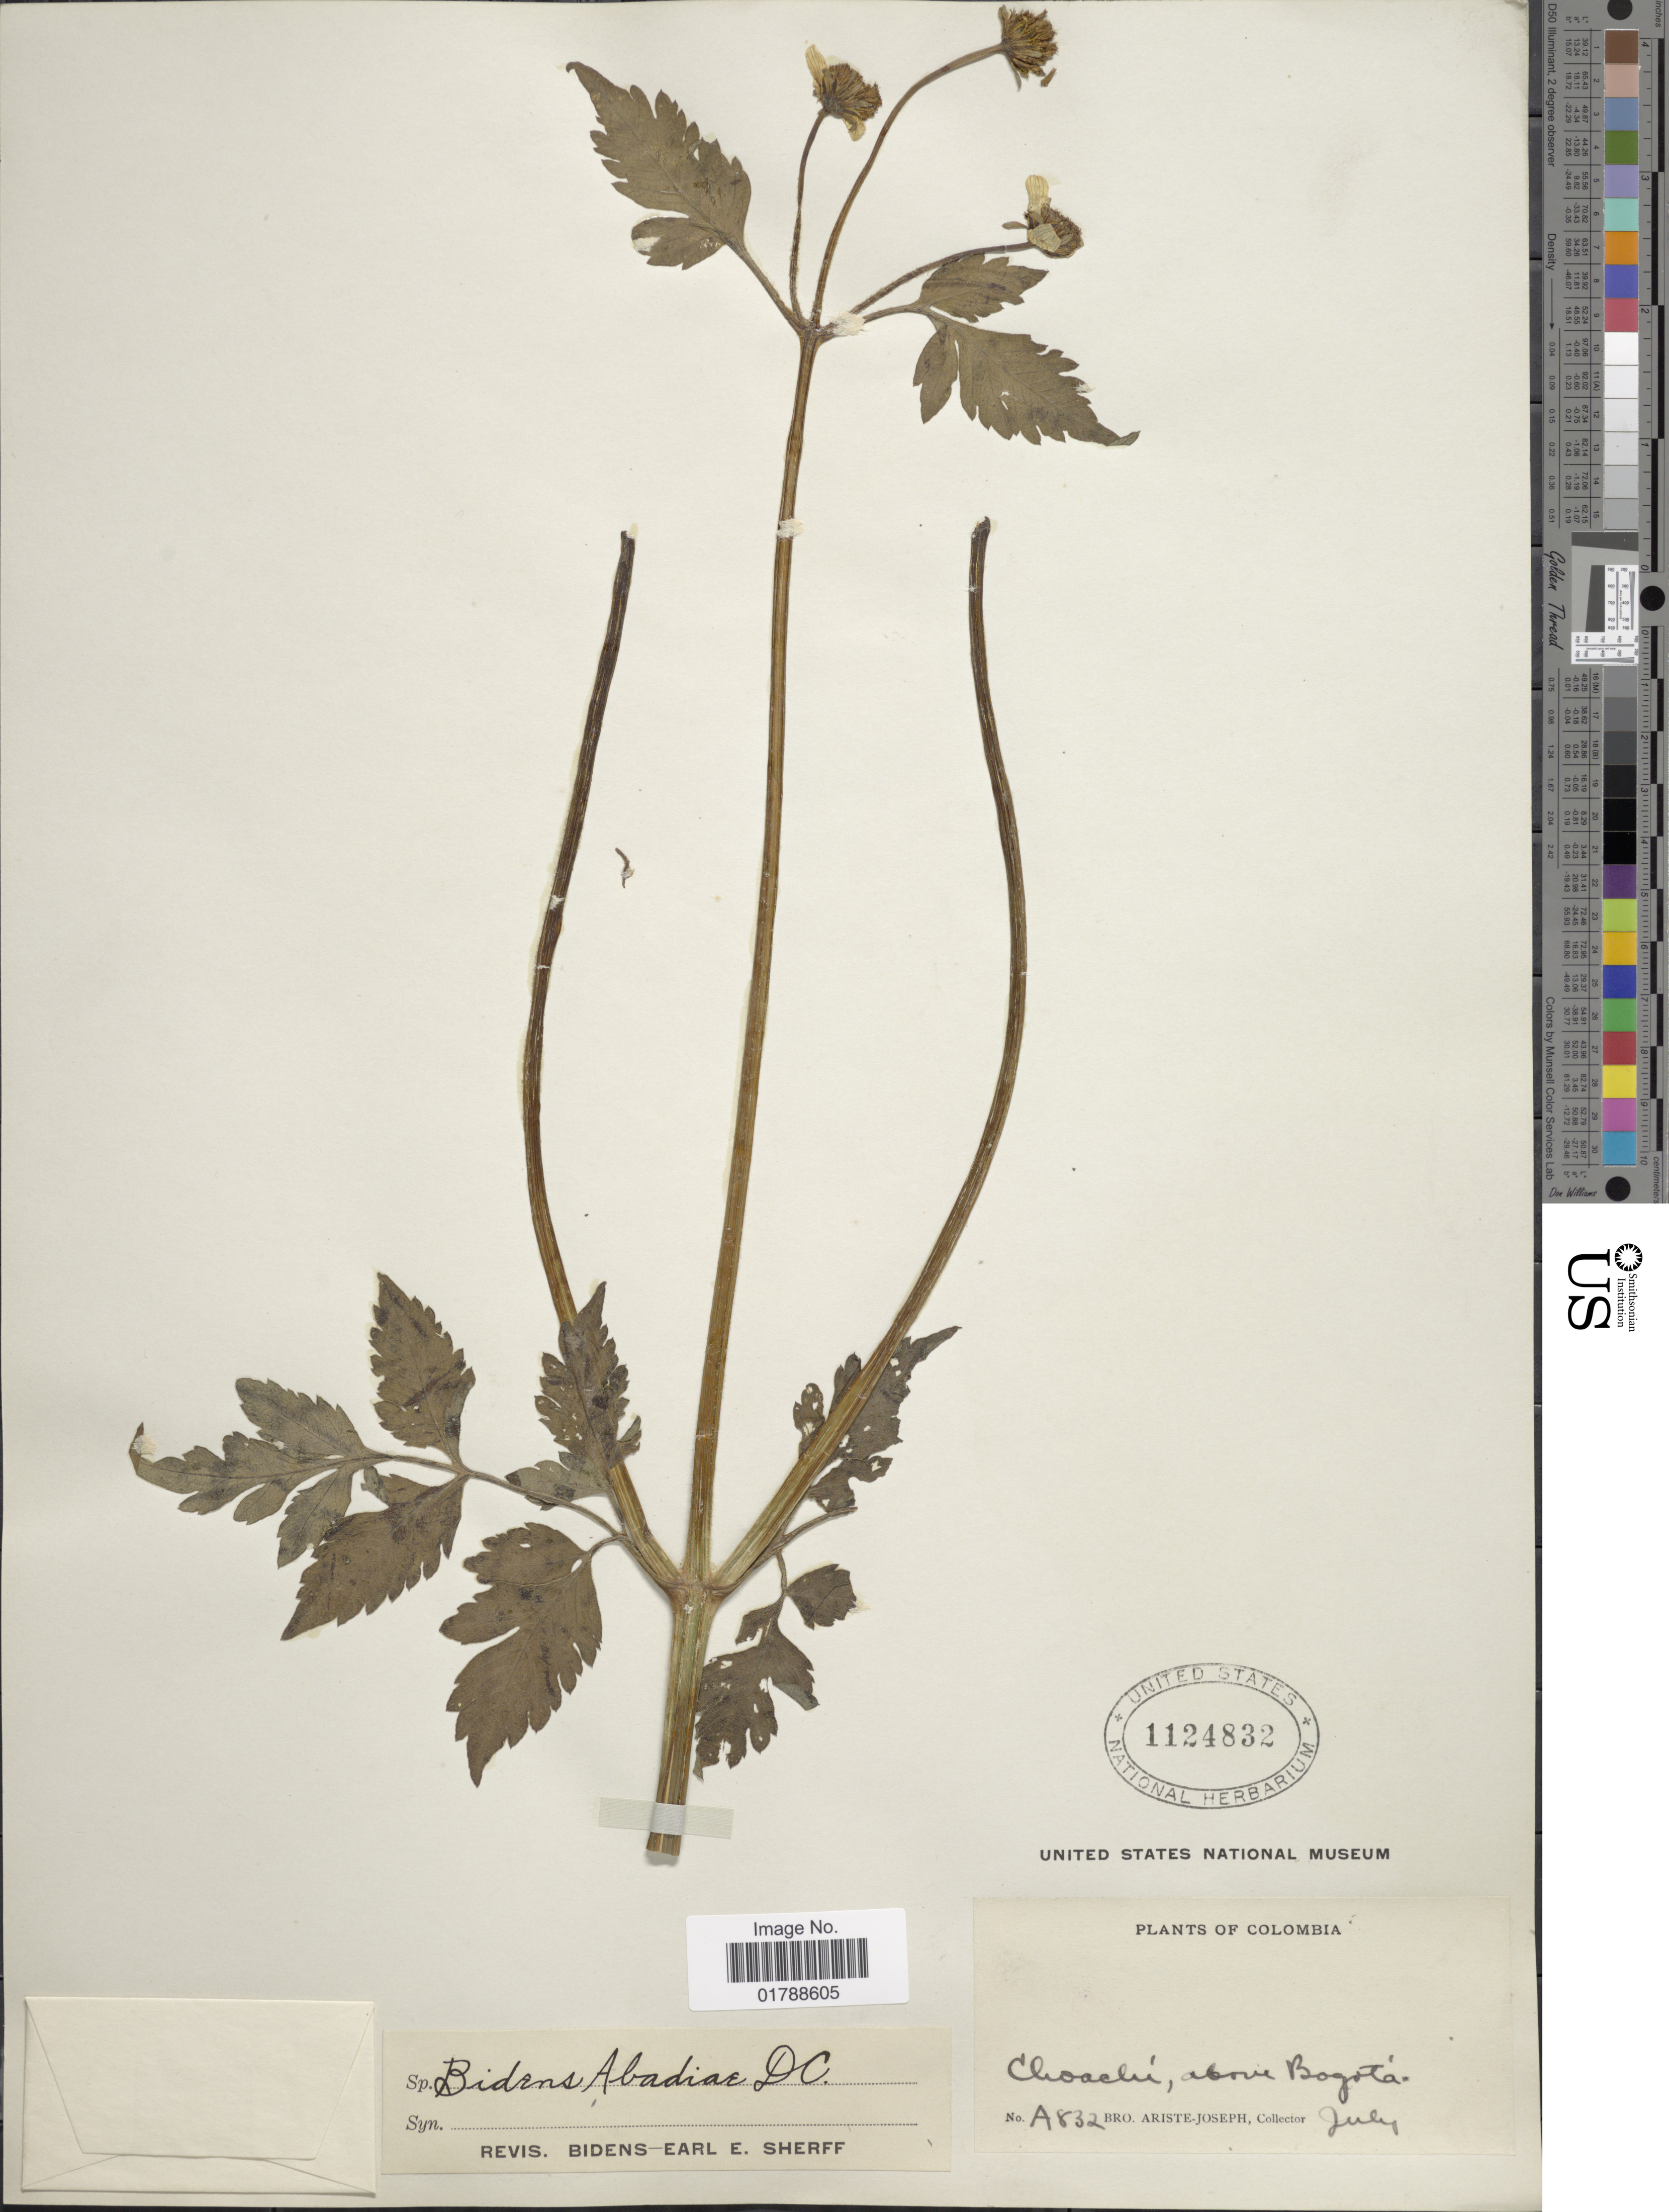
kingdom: Plantae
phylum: Tracheophyta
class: Magnoliopsida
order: Asterales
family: Asteraceae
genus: Bidens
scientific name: Bidens odorata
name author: Cav.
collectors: Bro. Ariste-Joseph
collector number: A832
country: Colombia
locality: Choachí, above Bogotá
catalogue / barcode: US 1124832